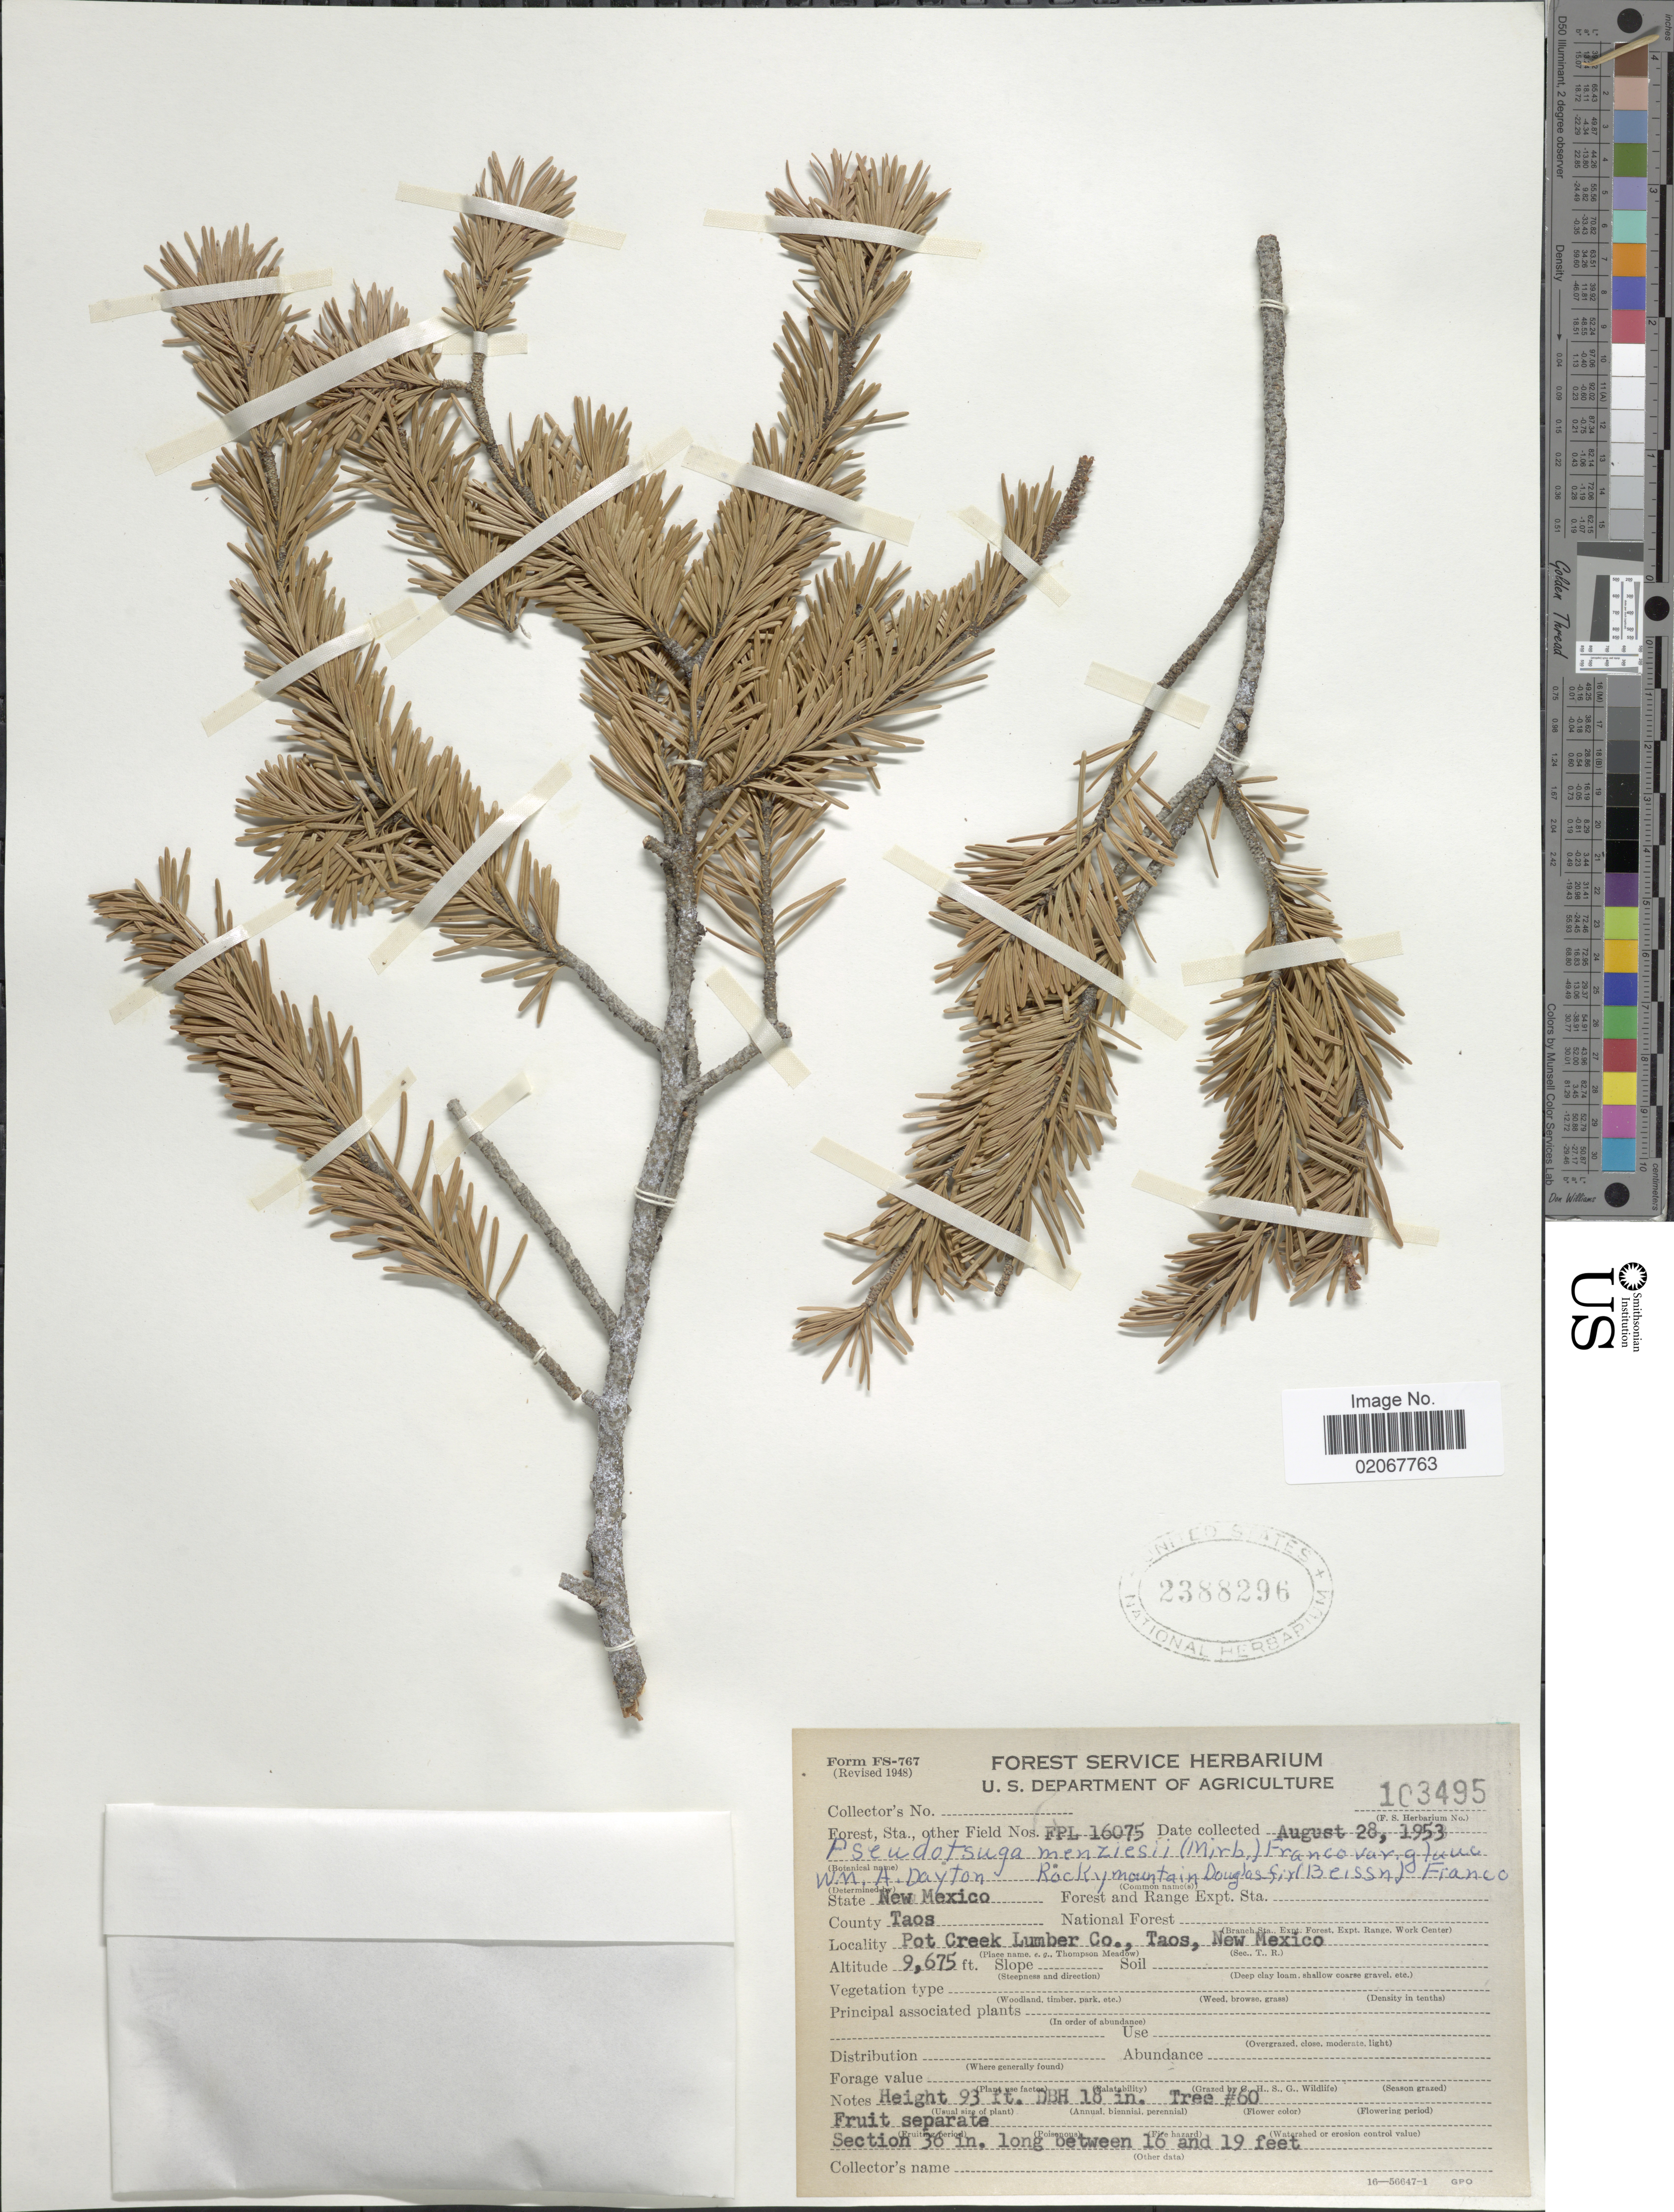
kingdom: Plantae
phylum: Tracheophyta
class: Pinopsida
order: Pinales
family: Pinaceae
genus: Pseudotsuga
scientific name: Pseudotsuga menziesii var. glauca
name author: (Beissn.) Franco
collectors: U.S. Department of Agriculture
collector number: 103495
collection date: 1953-08-28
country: United States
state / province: New Mexico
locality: County: Taos. Pot Creek Lumber Co., Taos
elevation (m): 2949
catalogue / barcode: US 2388296